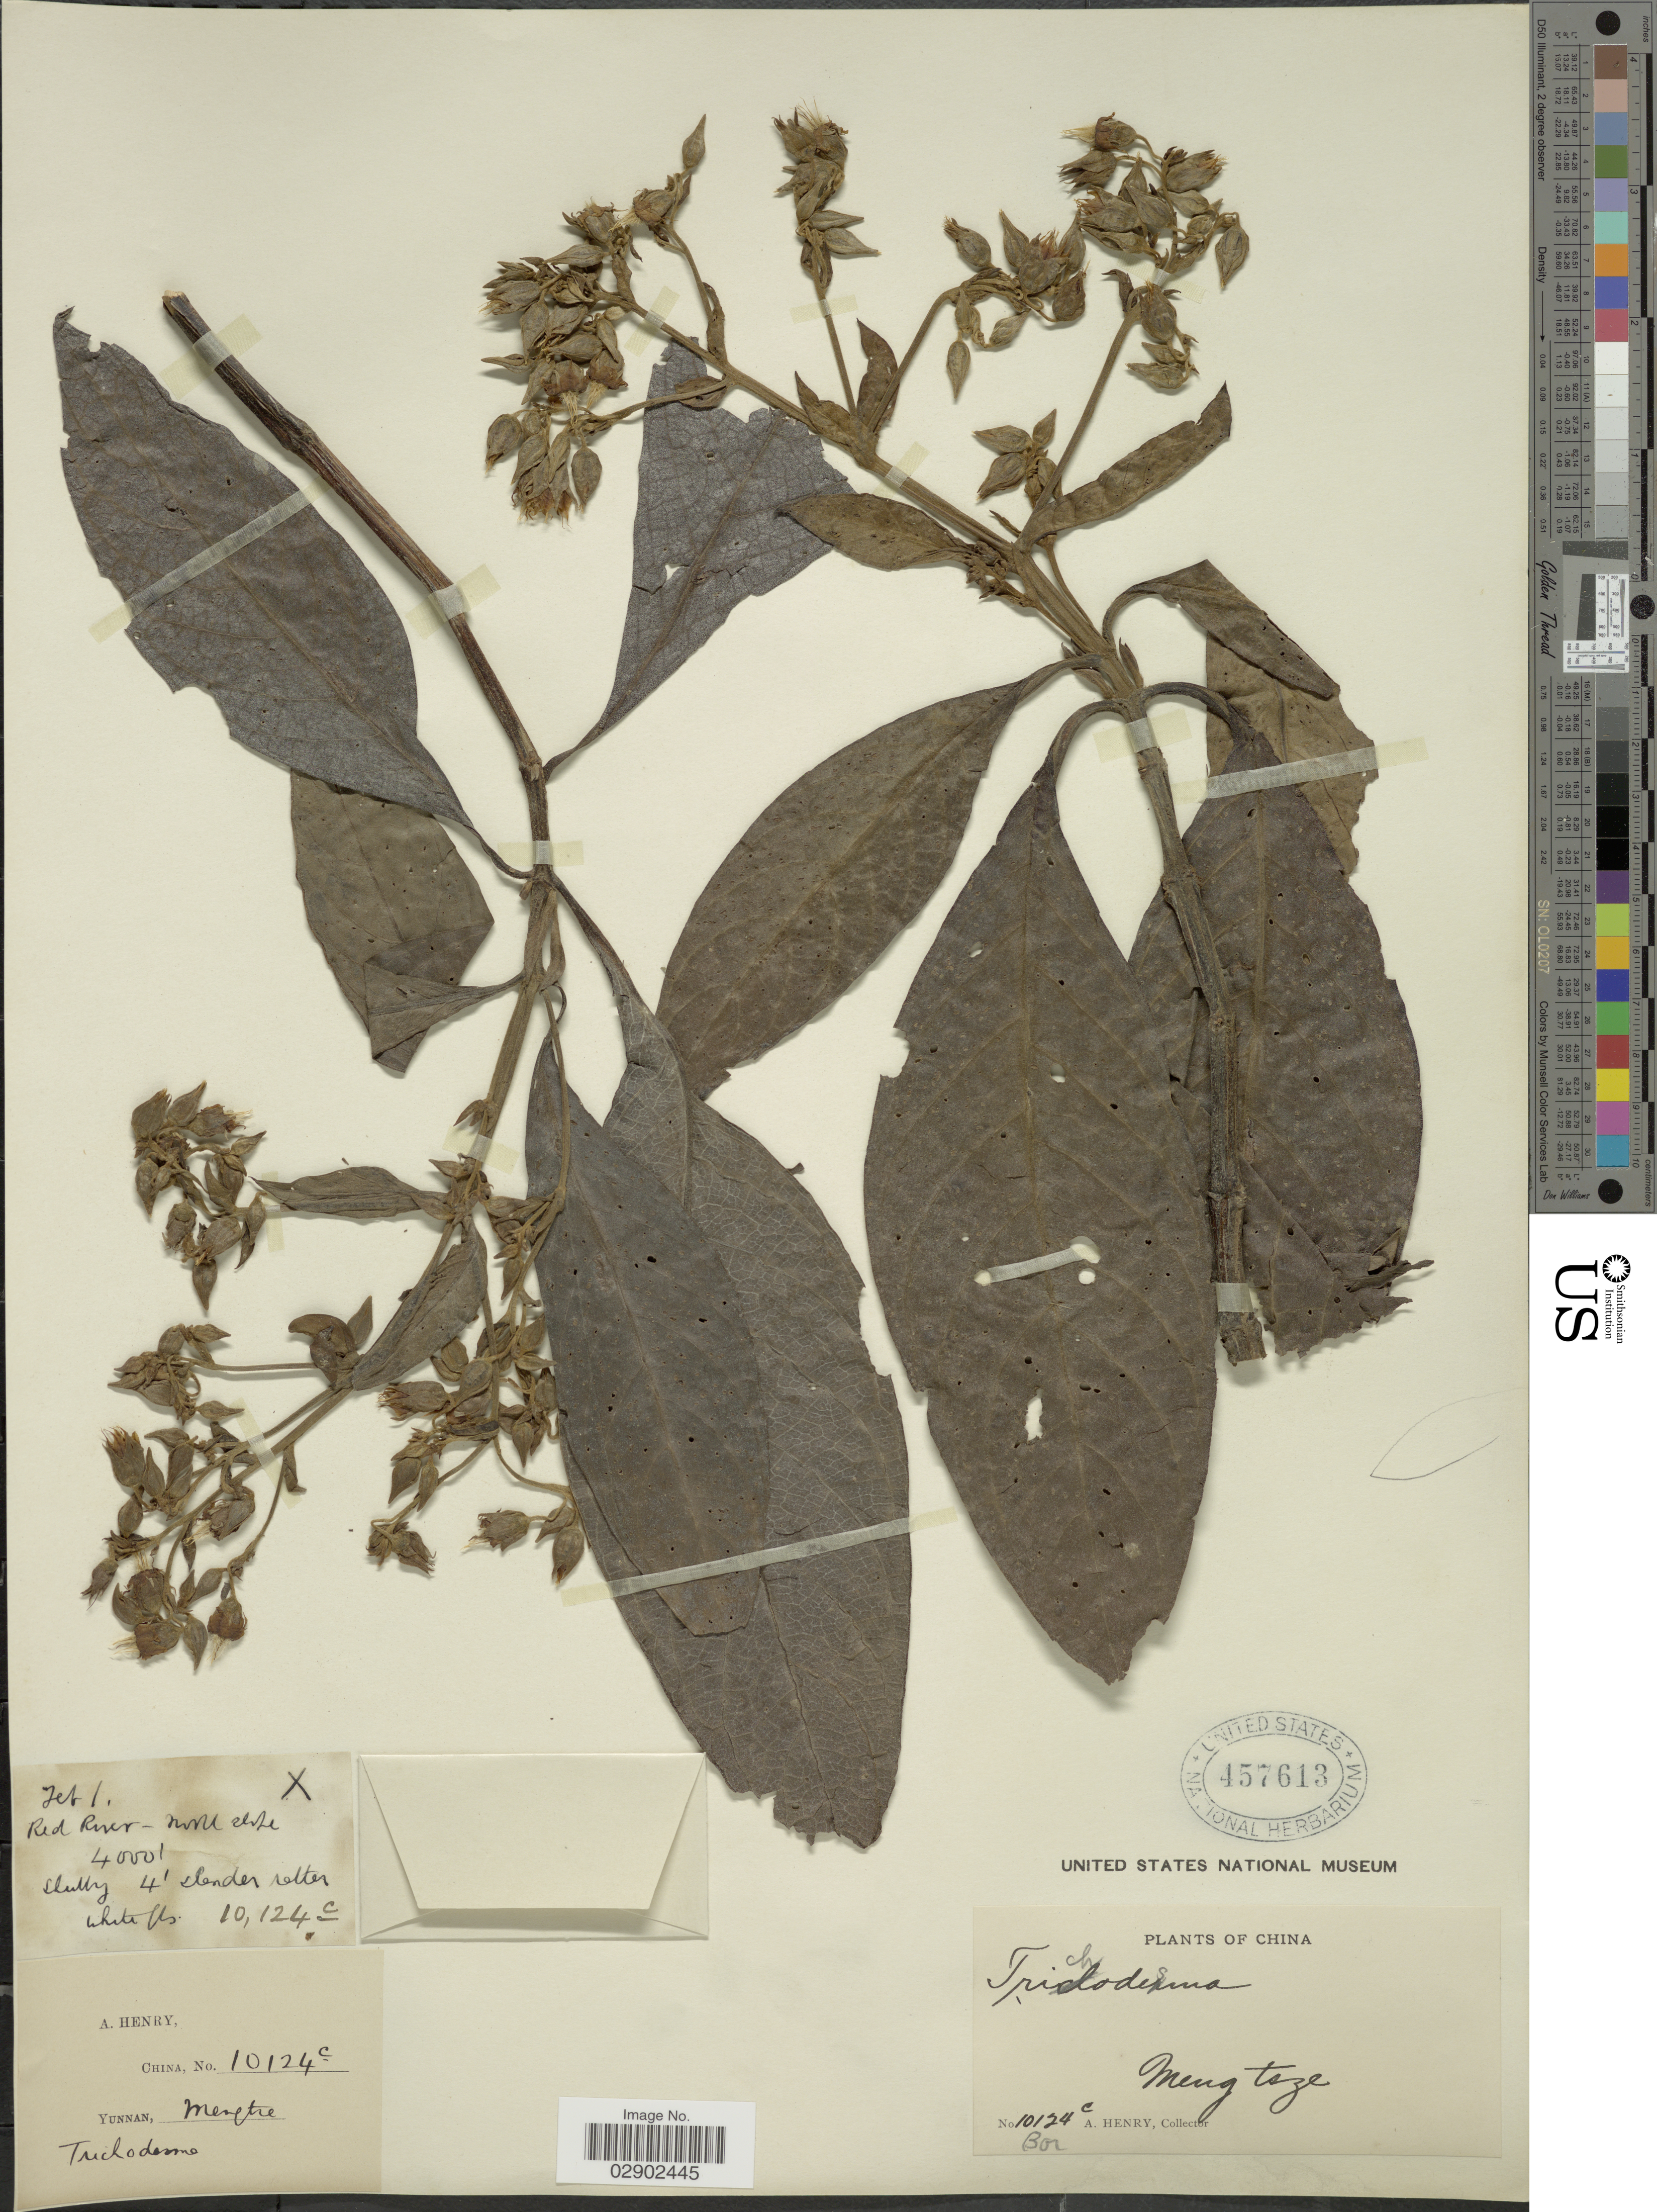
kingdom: Plantae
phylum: Tracheophyta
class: Magnoliopsida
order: Boraginales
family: Boraginaceae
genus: Trichodesma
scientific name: Trichodesma sp.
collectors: A. Henry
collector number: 10124 C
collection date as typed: Transcribed d/m/y: /2/1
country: China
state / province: Yunnan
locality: Mengtsze.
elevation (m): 1219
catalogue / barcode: US 457613